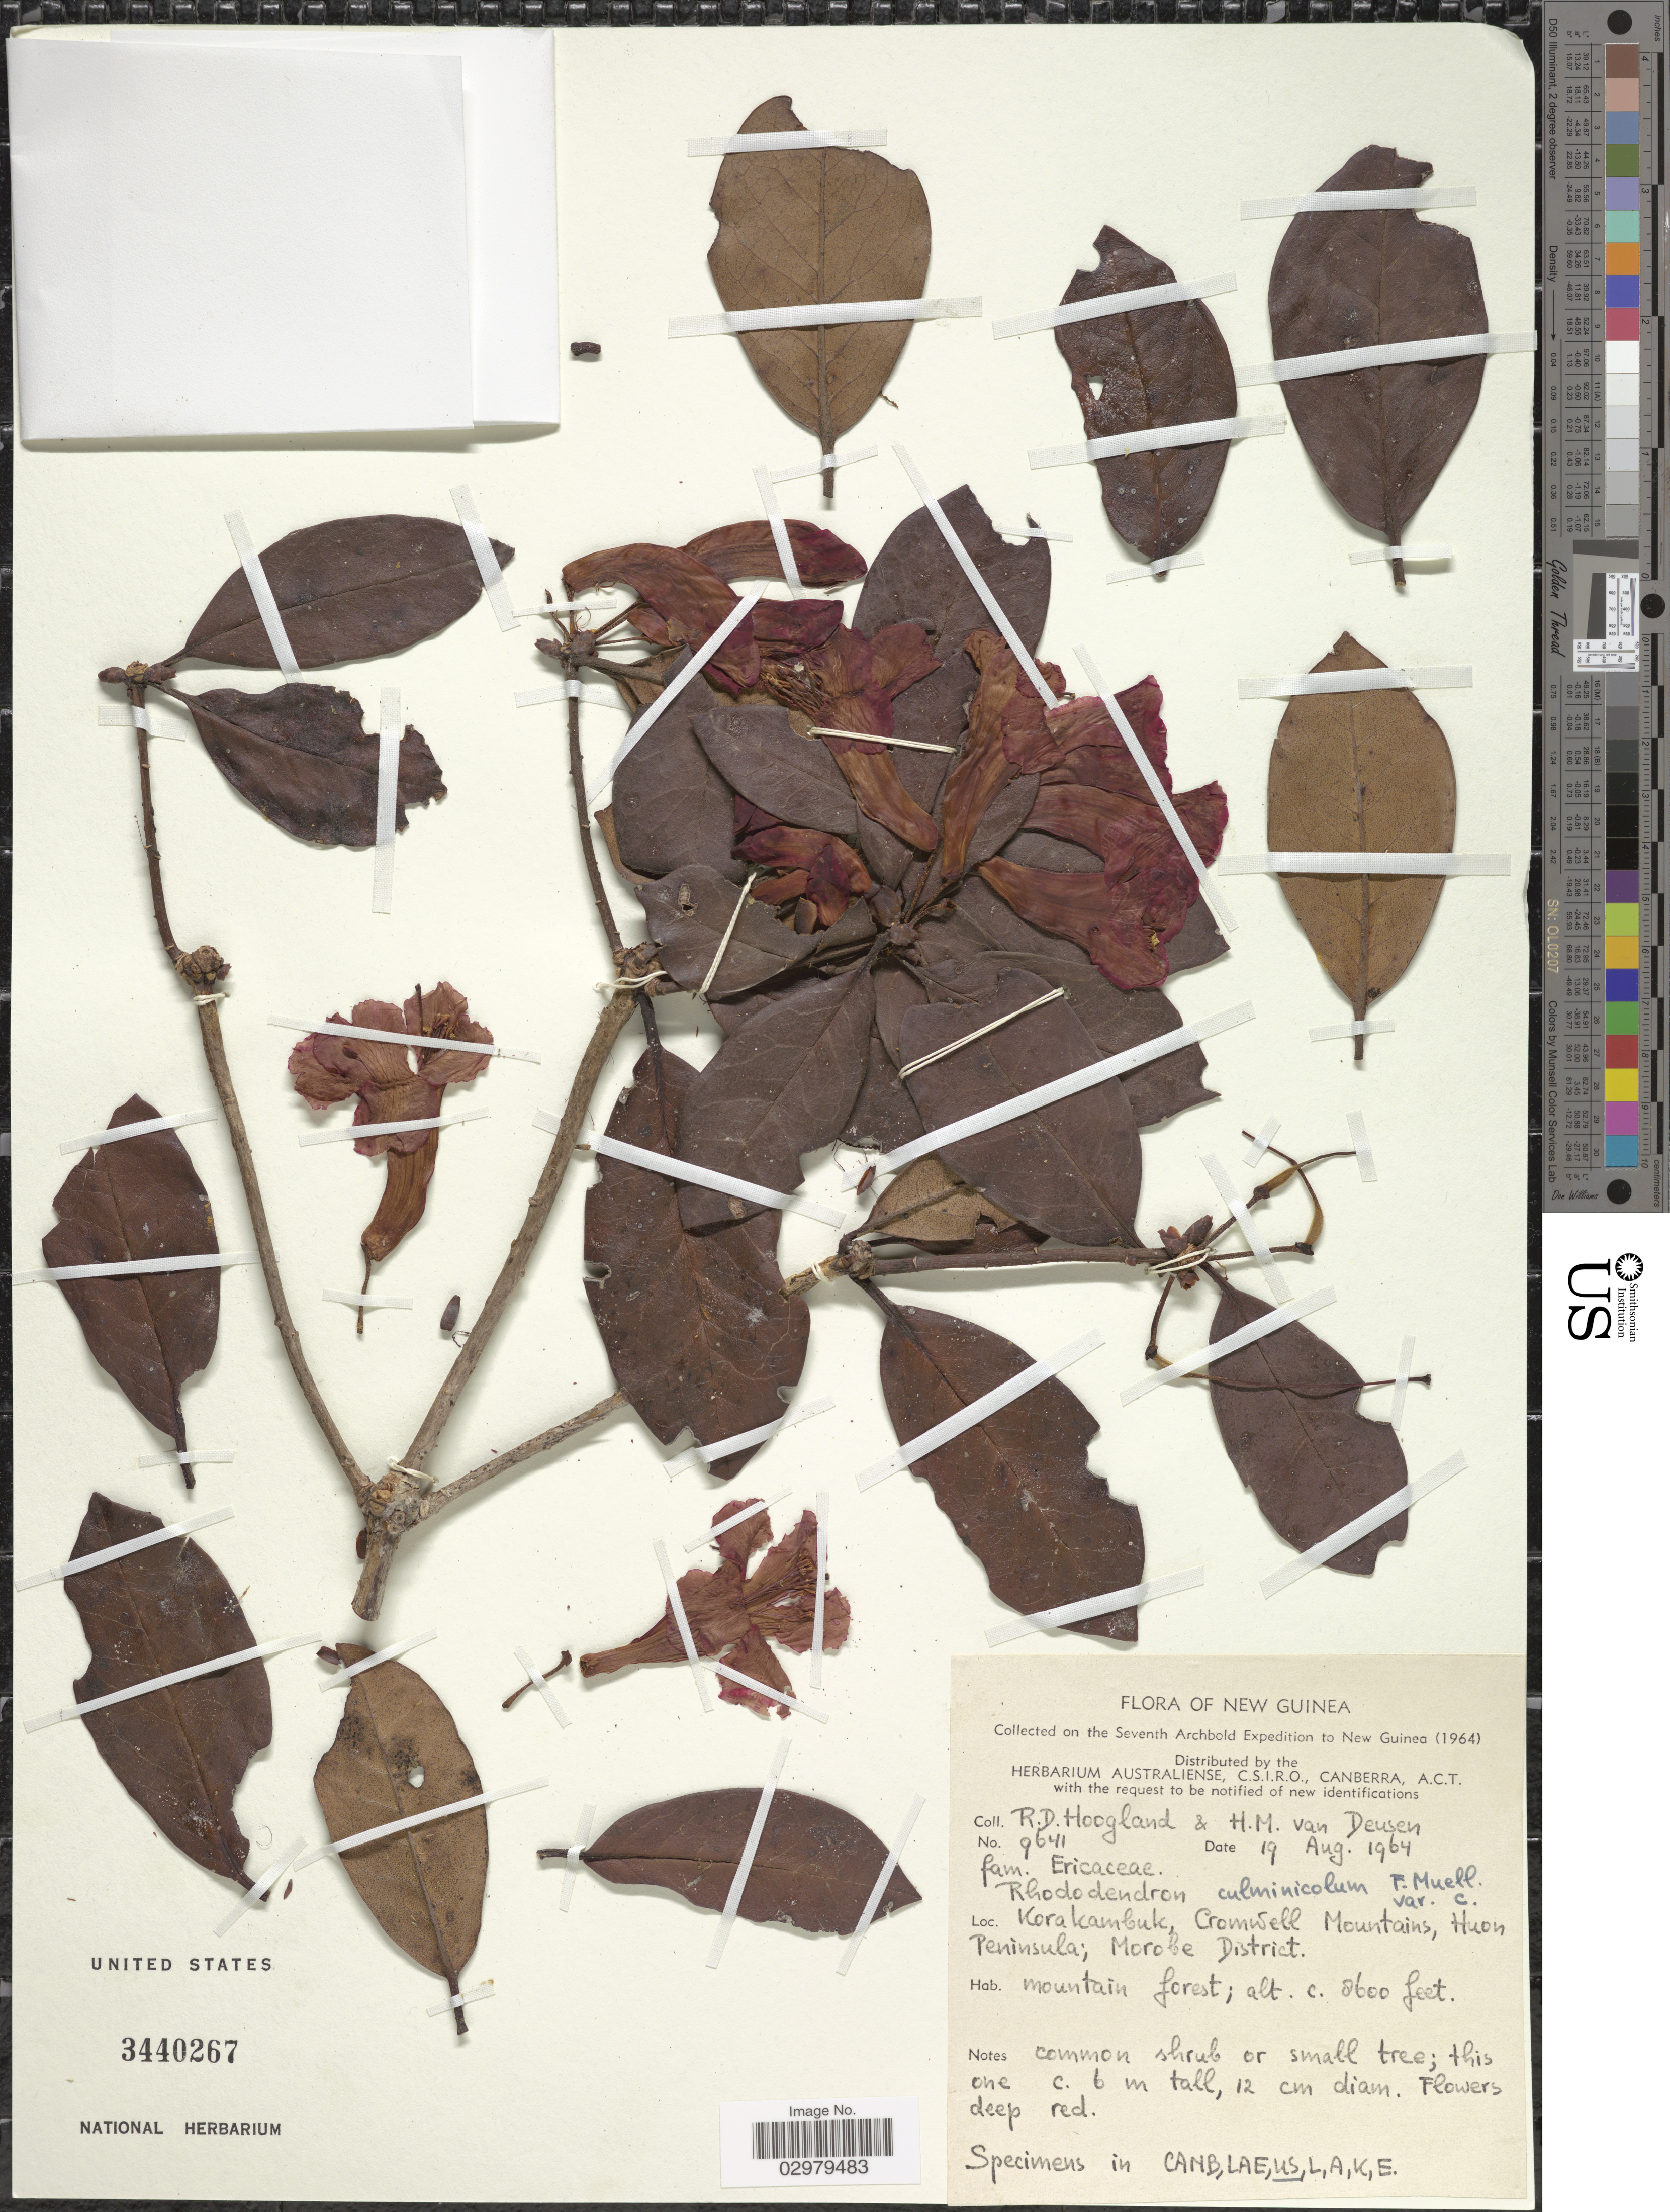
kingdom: Plantae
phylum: Tracheophyta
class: Magnoliopsida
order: Ericales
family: Ericaceae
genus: Rhododendron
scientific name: Rhododendron culminicolum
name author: F. Muell.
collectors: R. D. Hoogland & H. Van Deusen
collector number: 9641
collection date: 1964-08-19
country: Papua New Guinea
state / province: Morobe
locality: New Guinea. Korakambuk, Cromwell Mountains, Huon Peninsula; Morobe District.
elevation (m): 2621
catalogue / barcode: US 3440267